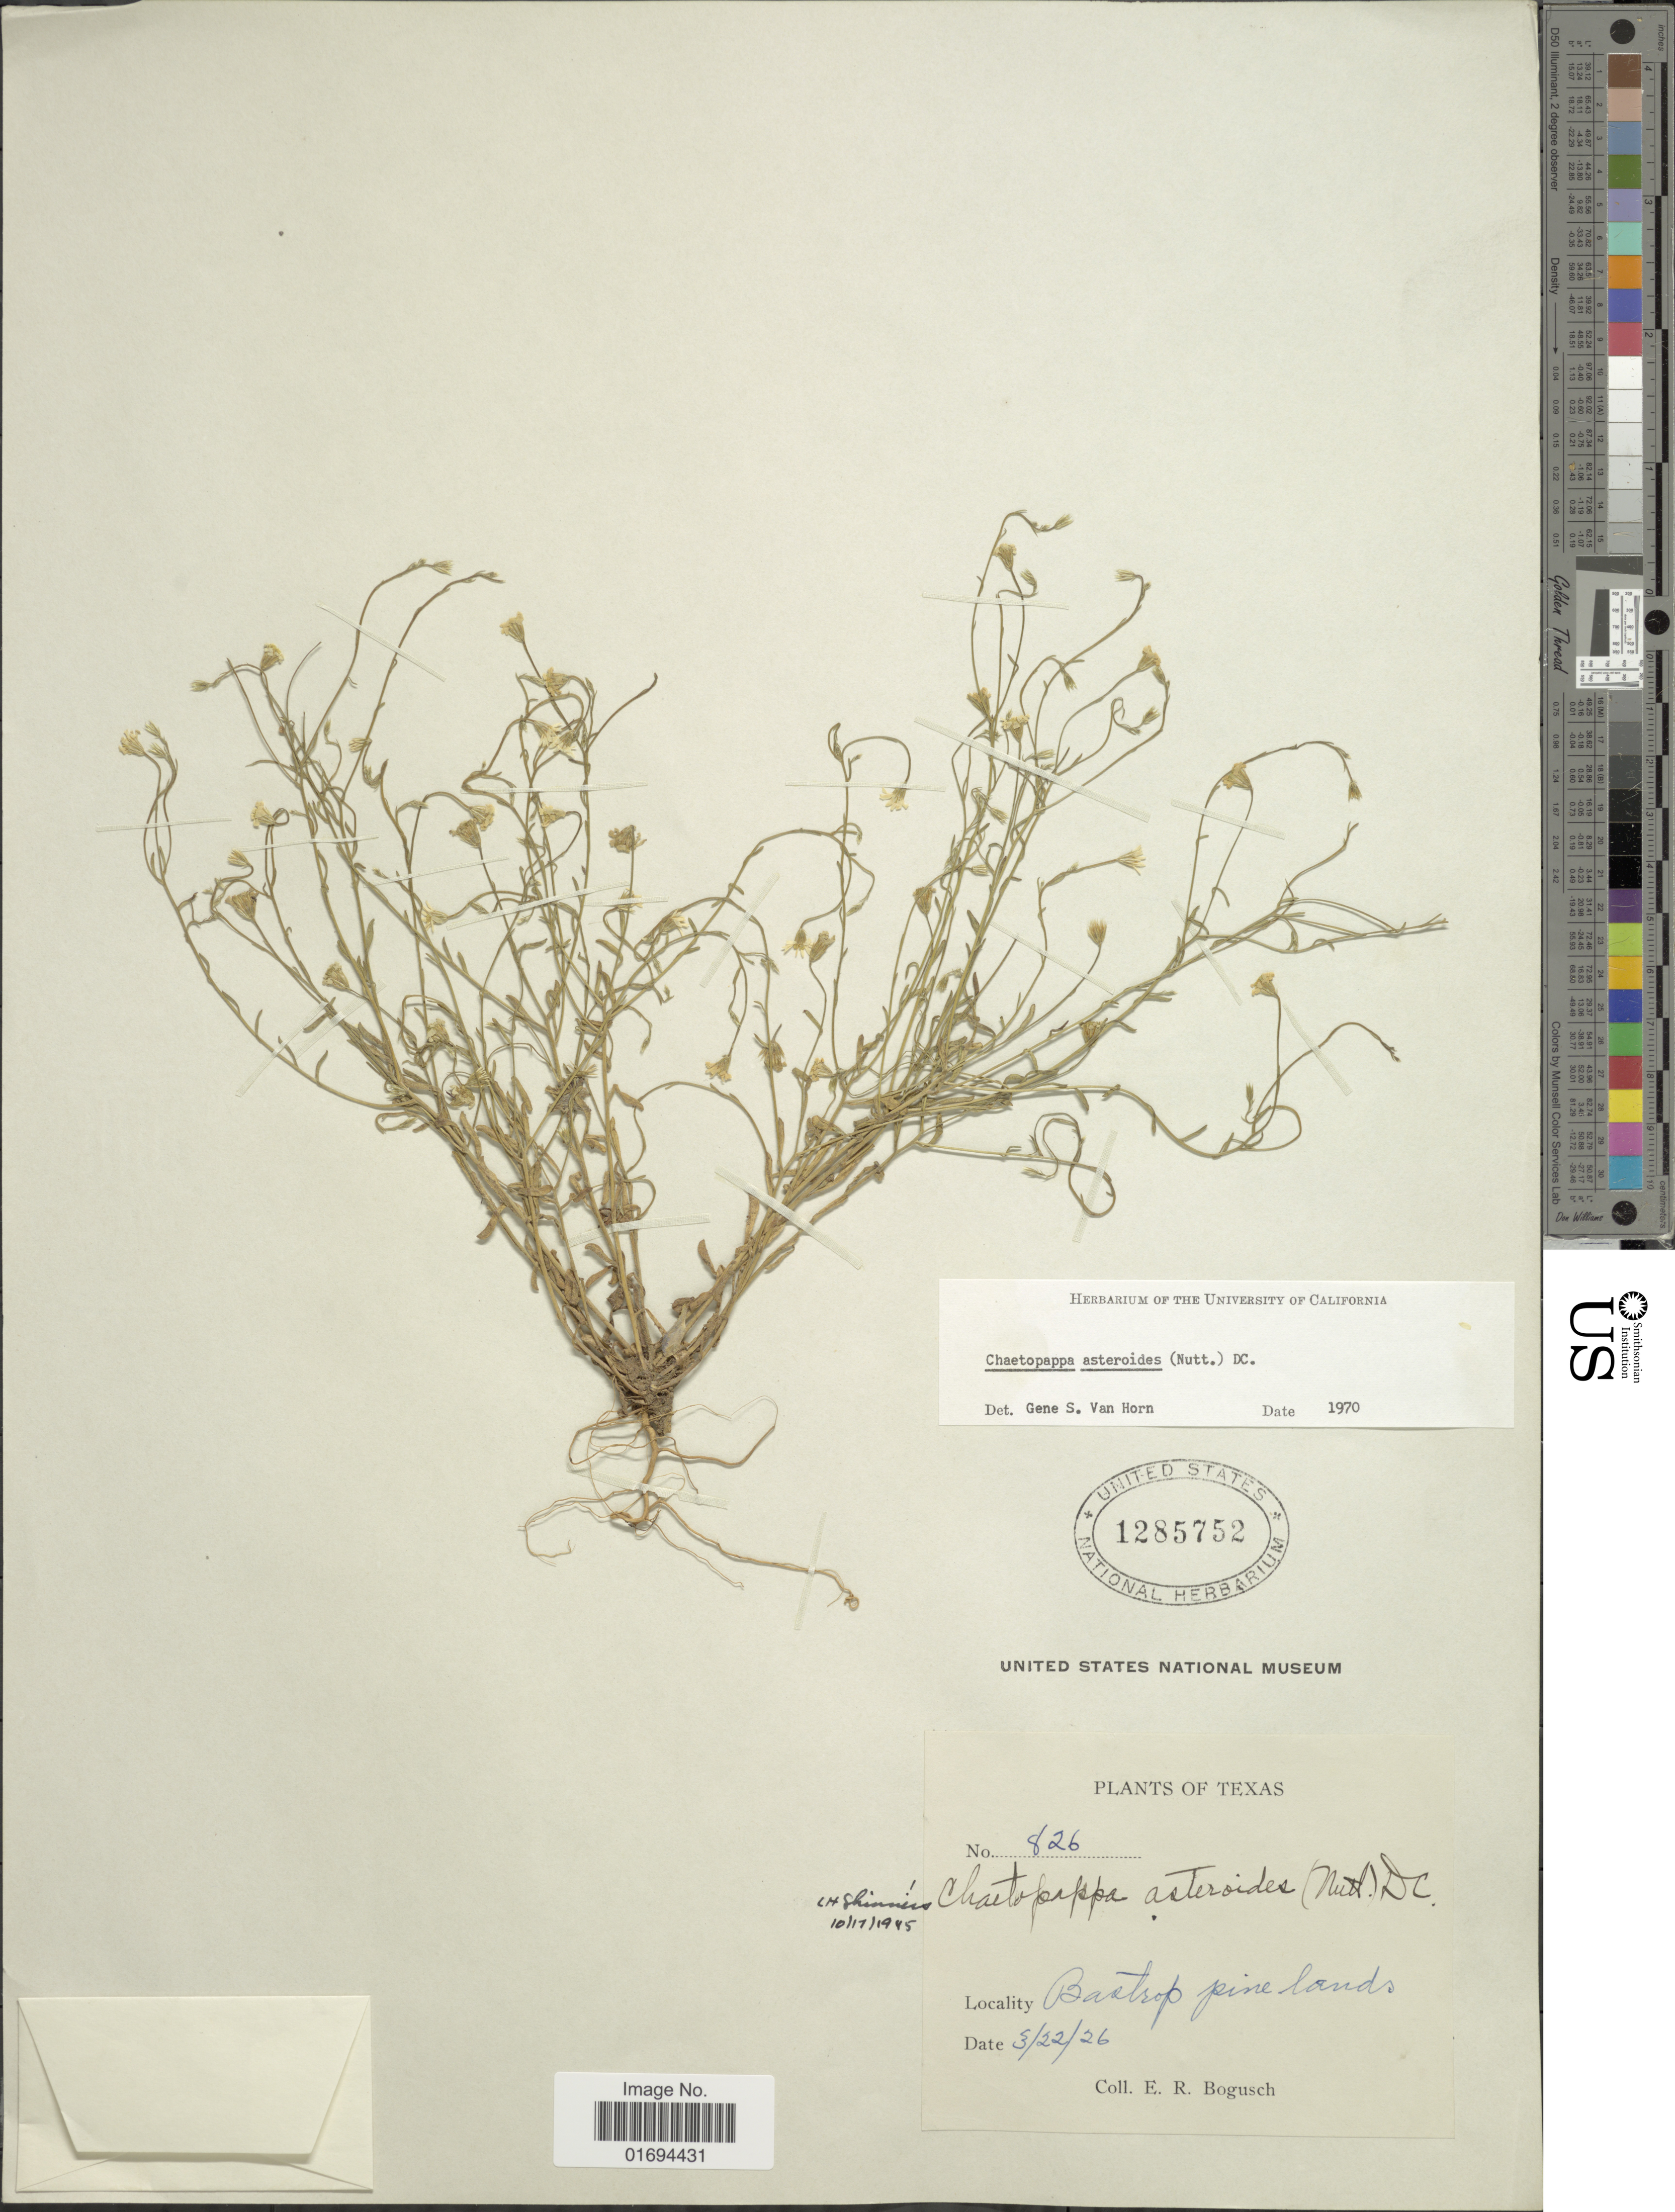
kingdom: Plantae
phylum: Tracheophyta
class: Magnoliopsida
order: Asterales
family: Asteraceae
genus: Chaetopappa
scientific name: Chaetopappa asteroides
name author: (Nutt.) DC.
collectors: E. Bogusch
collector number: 826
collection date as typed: Transcribed d/m/y: 22/3/26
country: United States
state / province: Texas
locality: Bartsop pinelands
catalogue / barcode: US 1285752